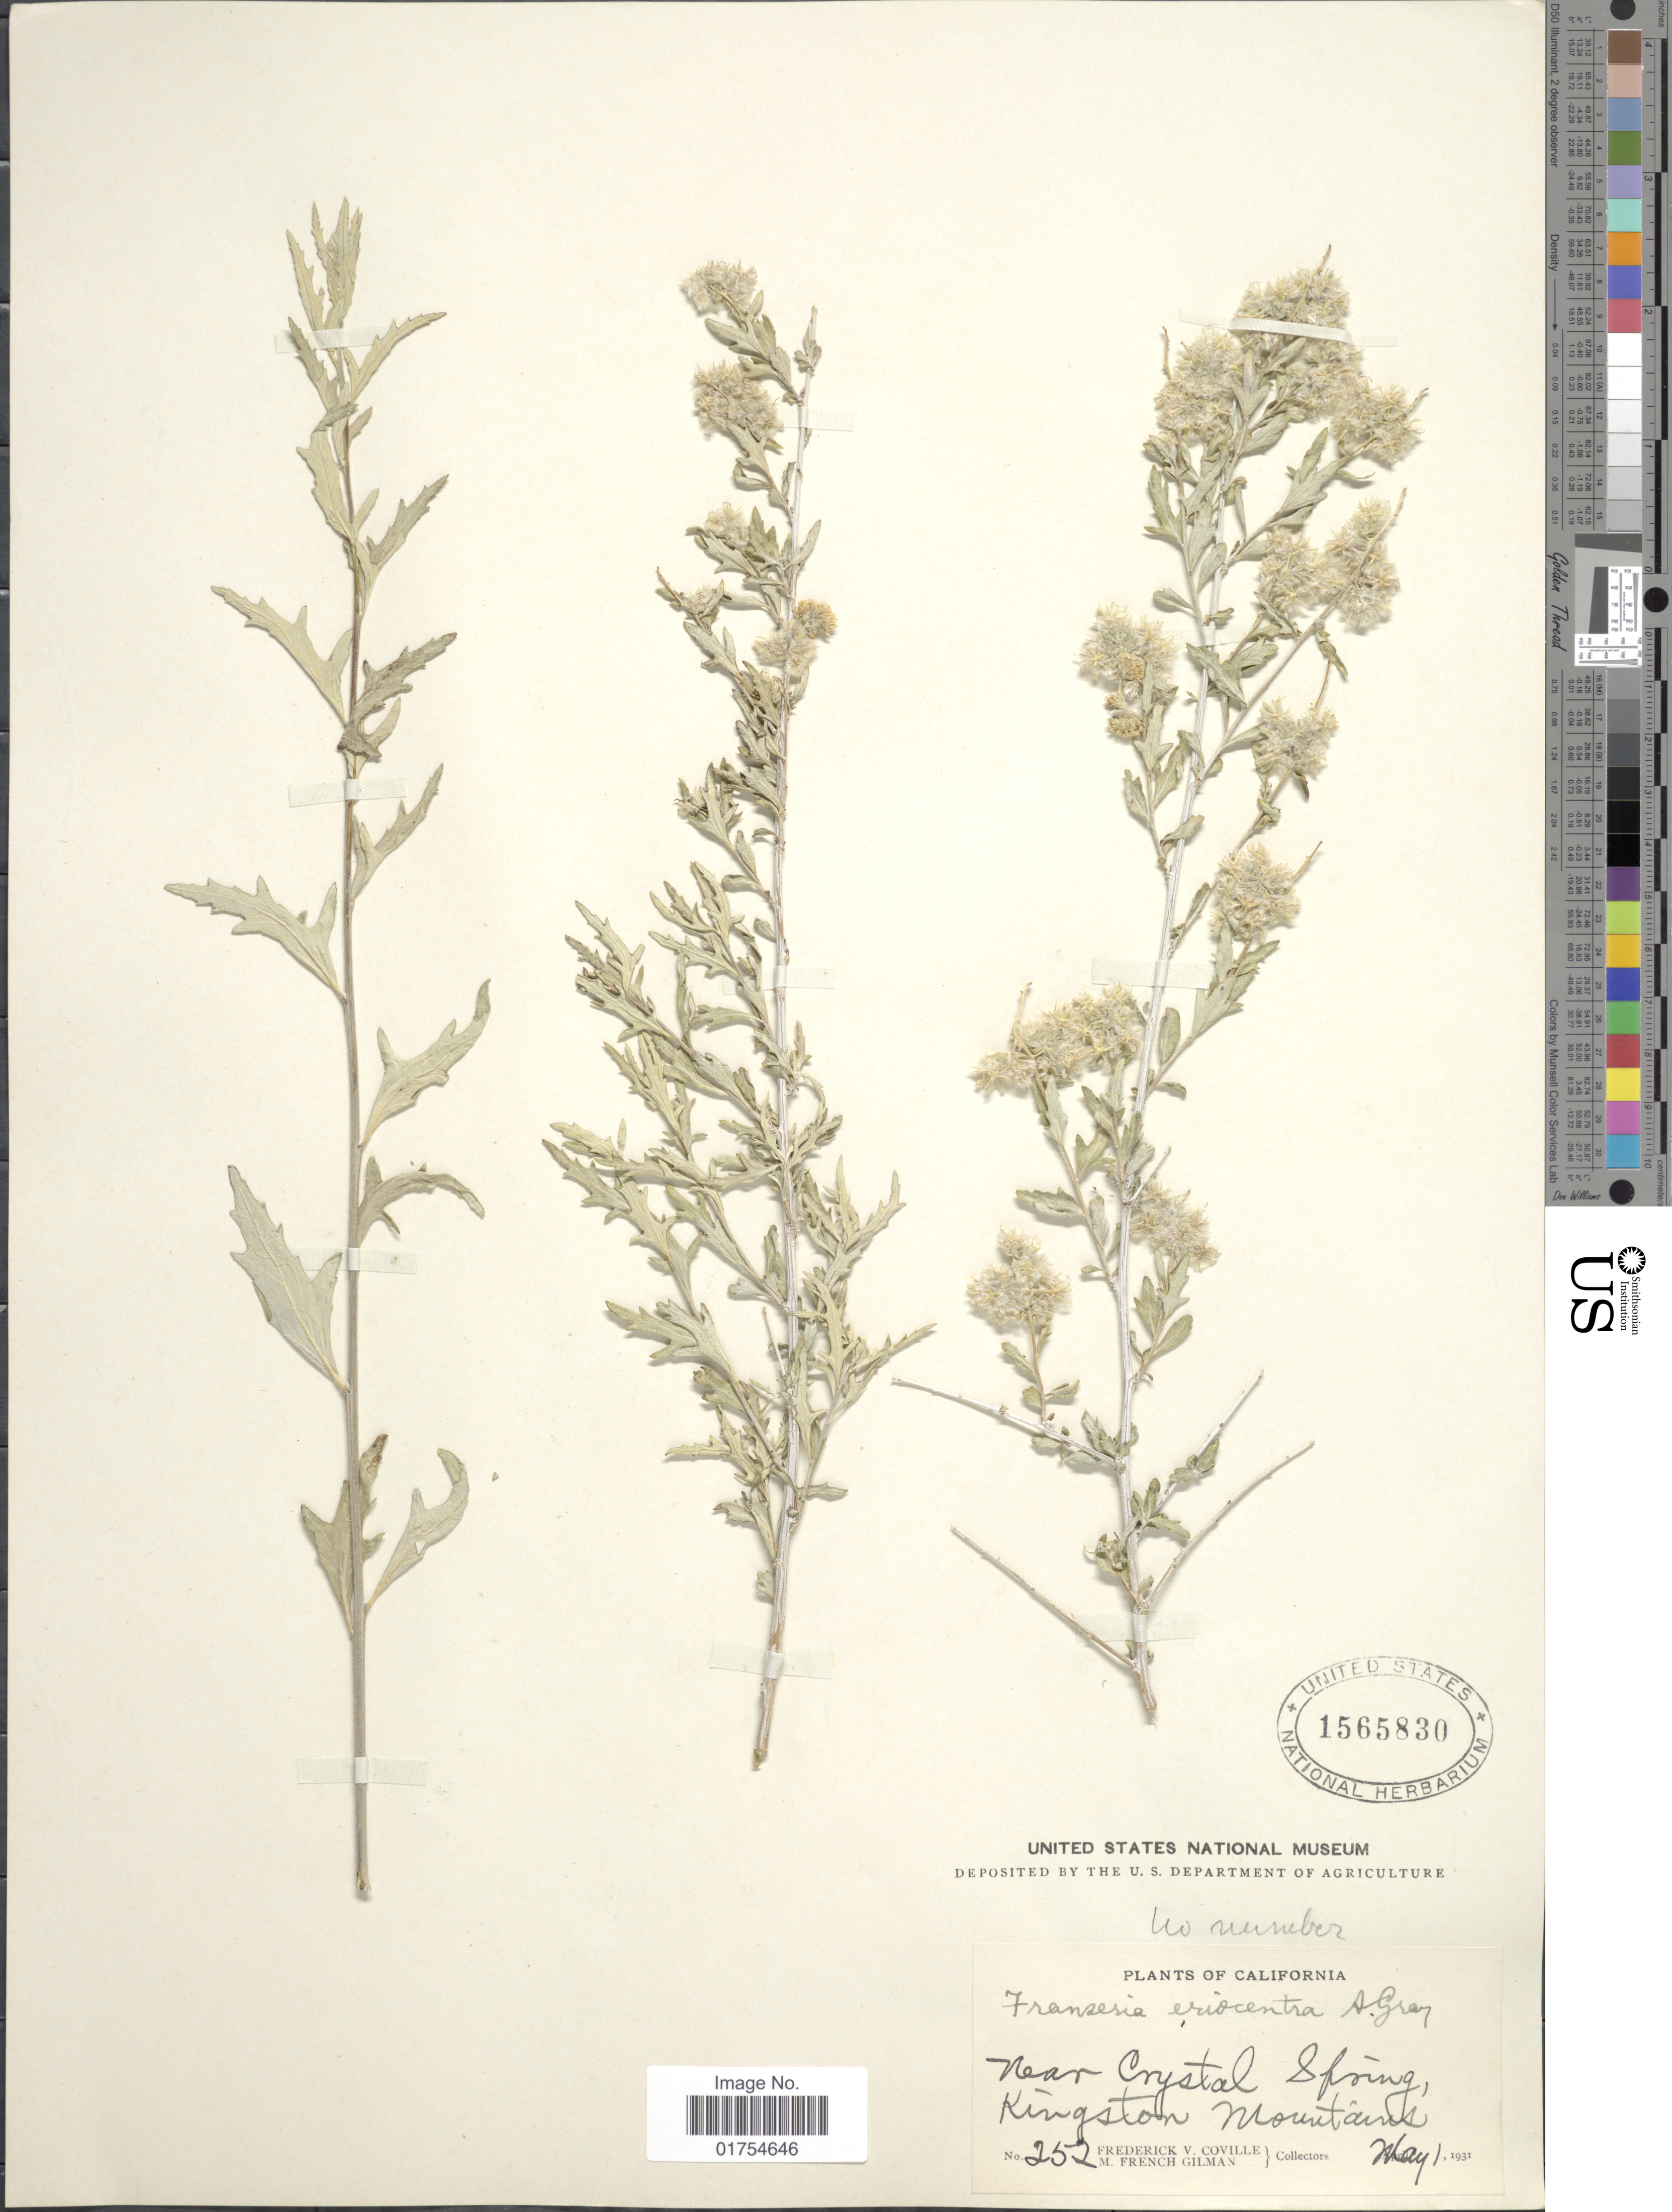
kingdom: Plantae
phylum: Tracheophyta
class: Magnoliopsida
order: Asterales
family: Asteraceae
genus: Franseria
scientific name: Franseria eriocentra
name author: A. Gray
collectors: F. V. Coville & M. F. Gilman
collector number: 252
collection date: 1931-05-01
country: United States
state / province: California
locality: Near Crystal Spring. Kingston Mountains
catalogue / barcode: US 1565830